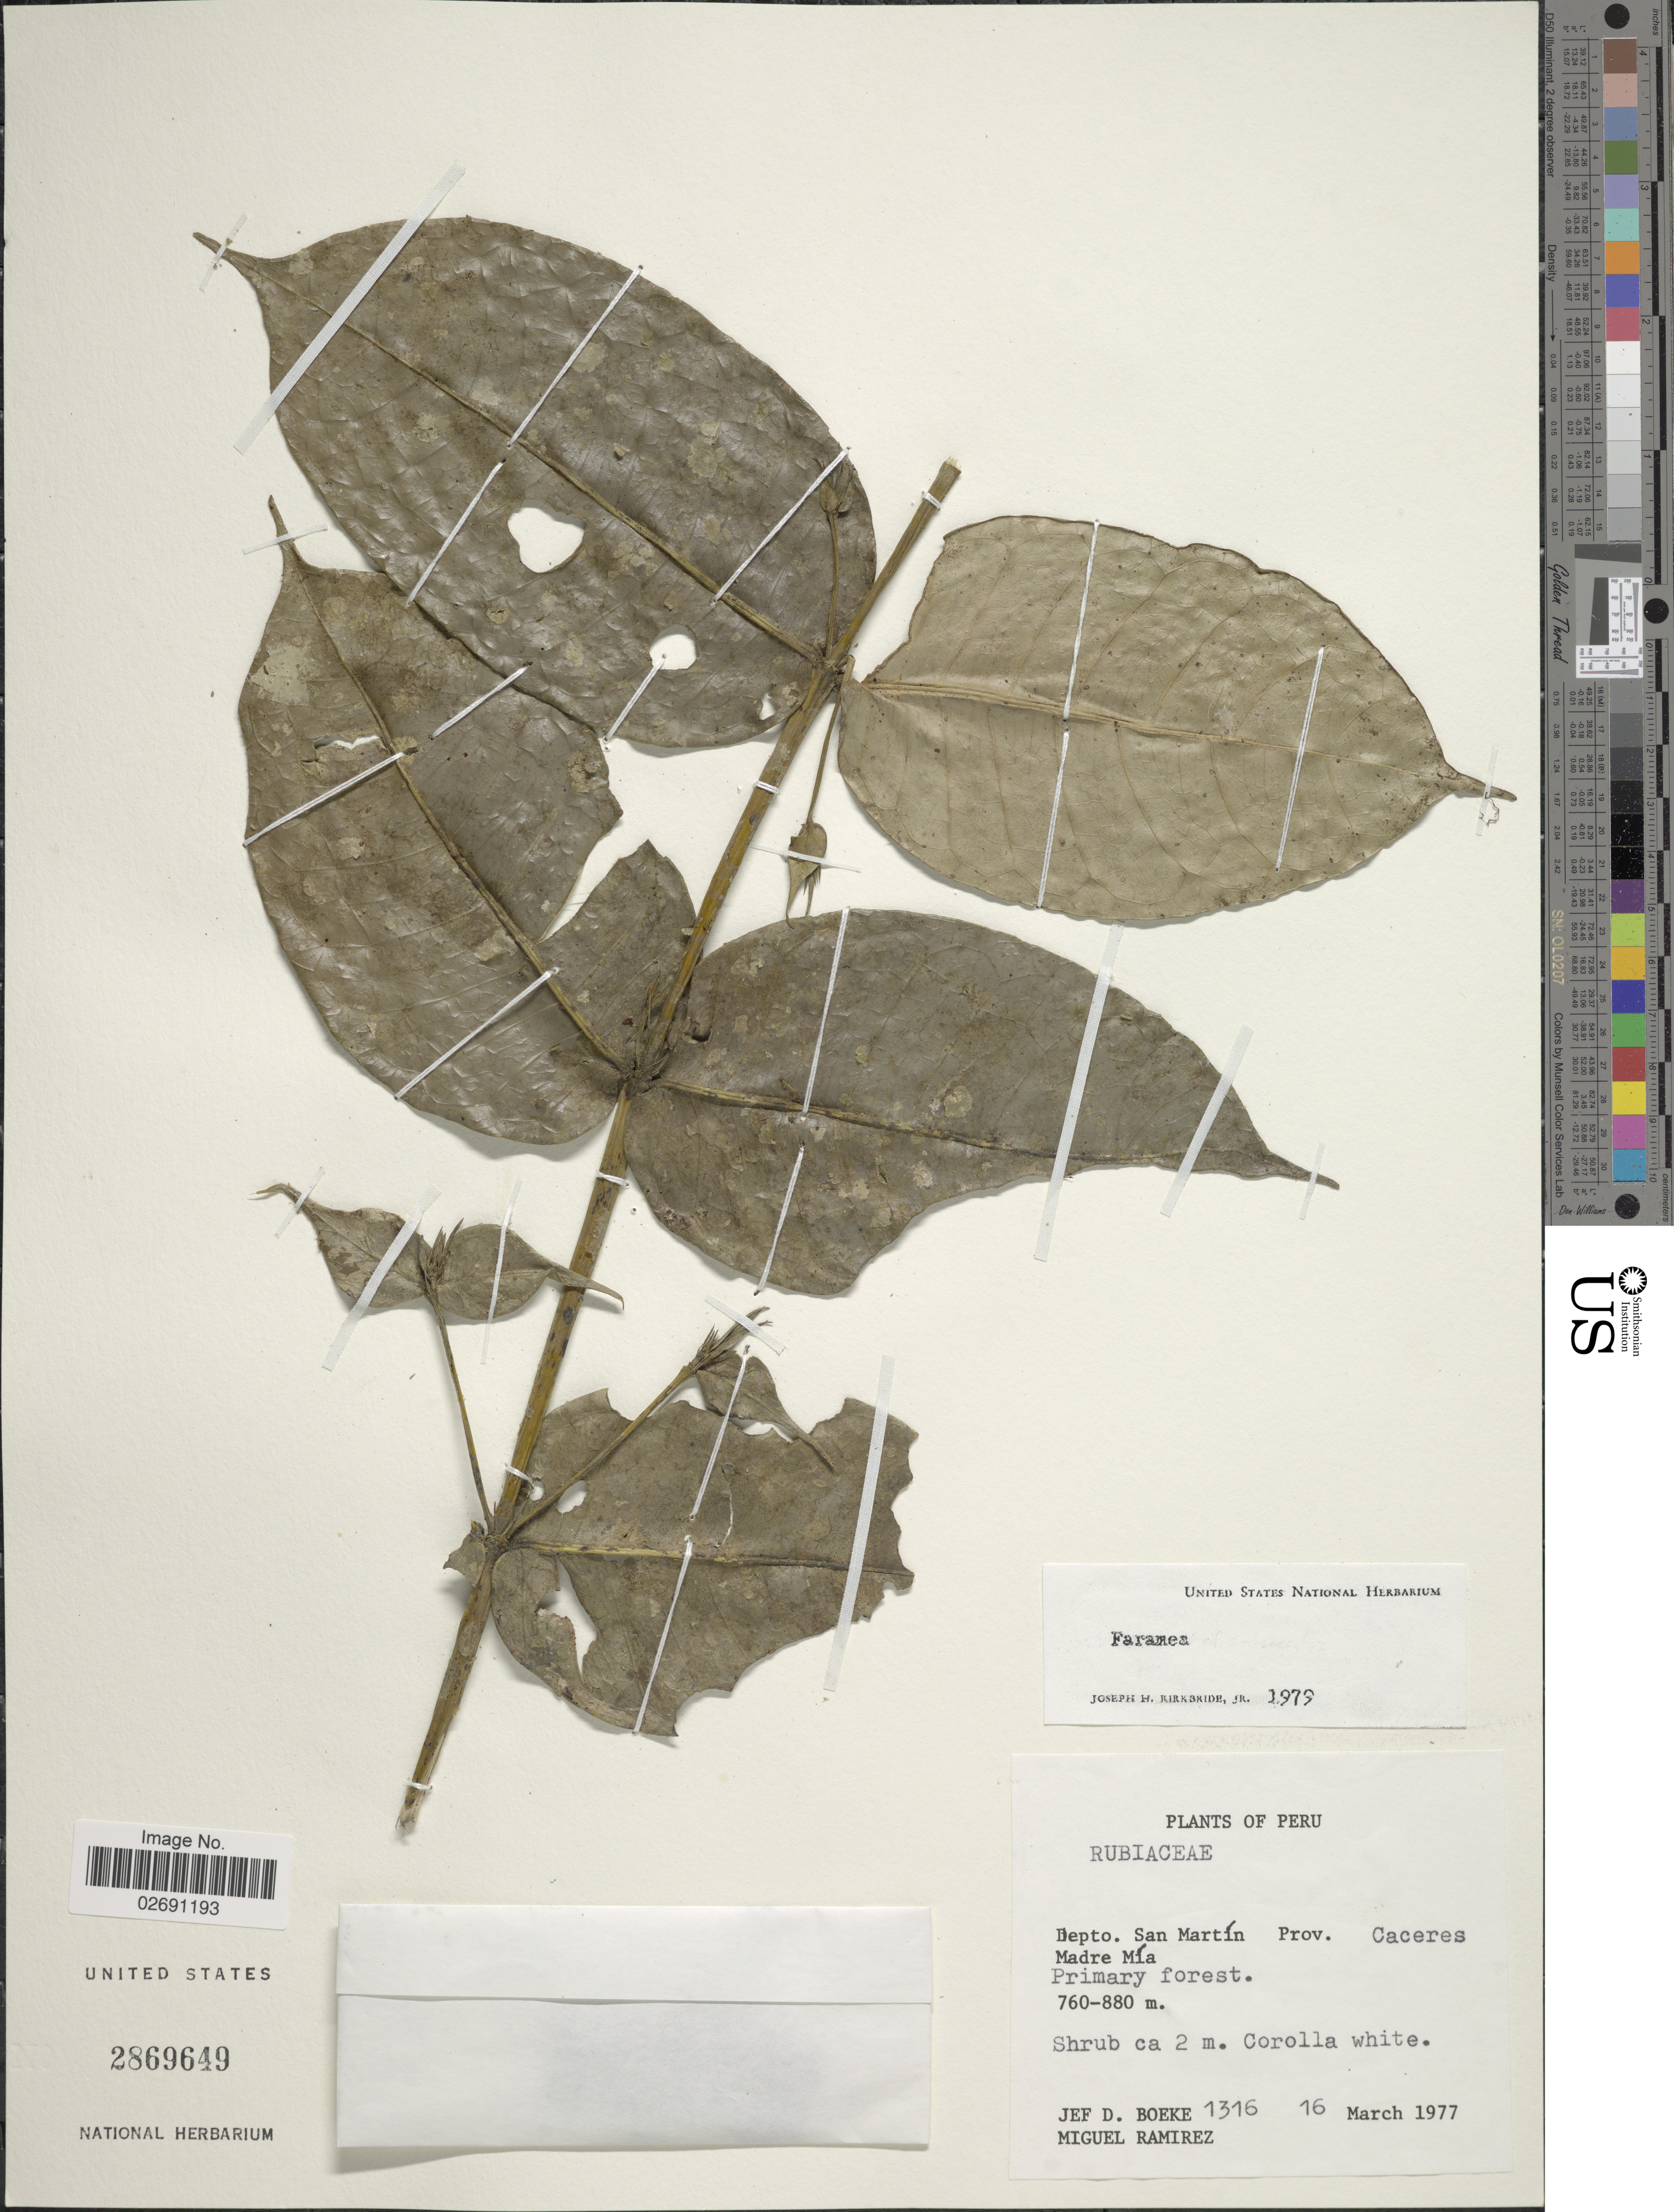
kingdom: Plantae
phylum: Tracheophyta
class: Magnoliopsida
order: Gentianales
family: Rubiaceae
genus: Faramea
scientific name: Faramea sp.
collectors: J. Boeke & M. Ramirez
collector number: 1316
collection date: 1977-03-16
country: Peru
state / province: San Martín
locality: Prov. Caceres, Madre Mia, Primary forest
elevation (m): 760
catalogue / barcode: US 2869649